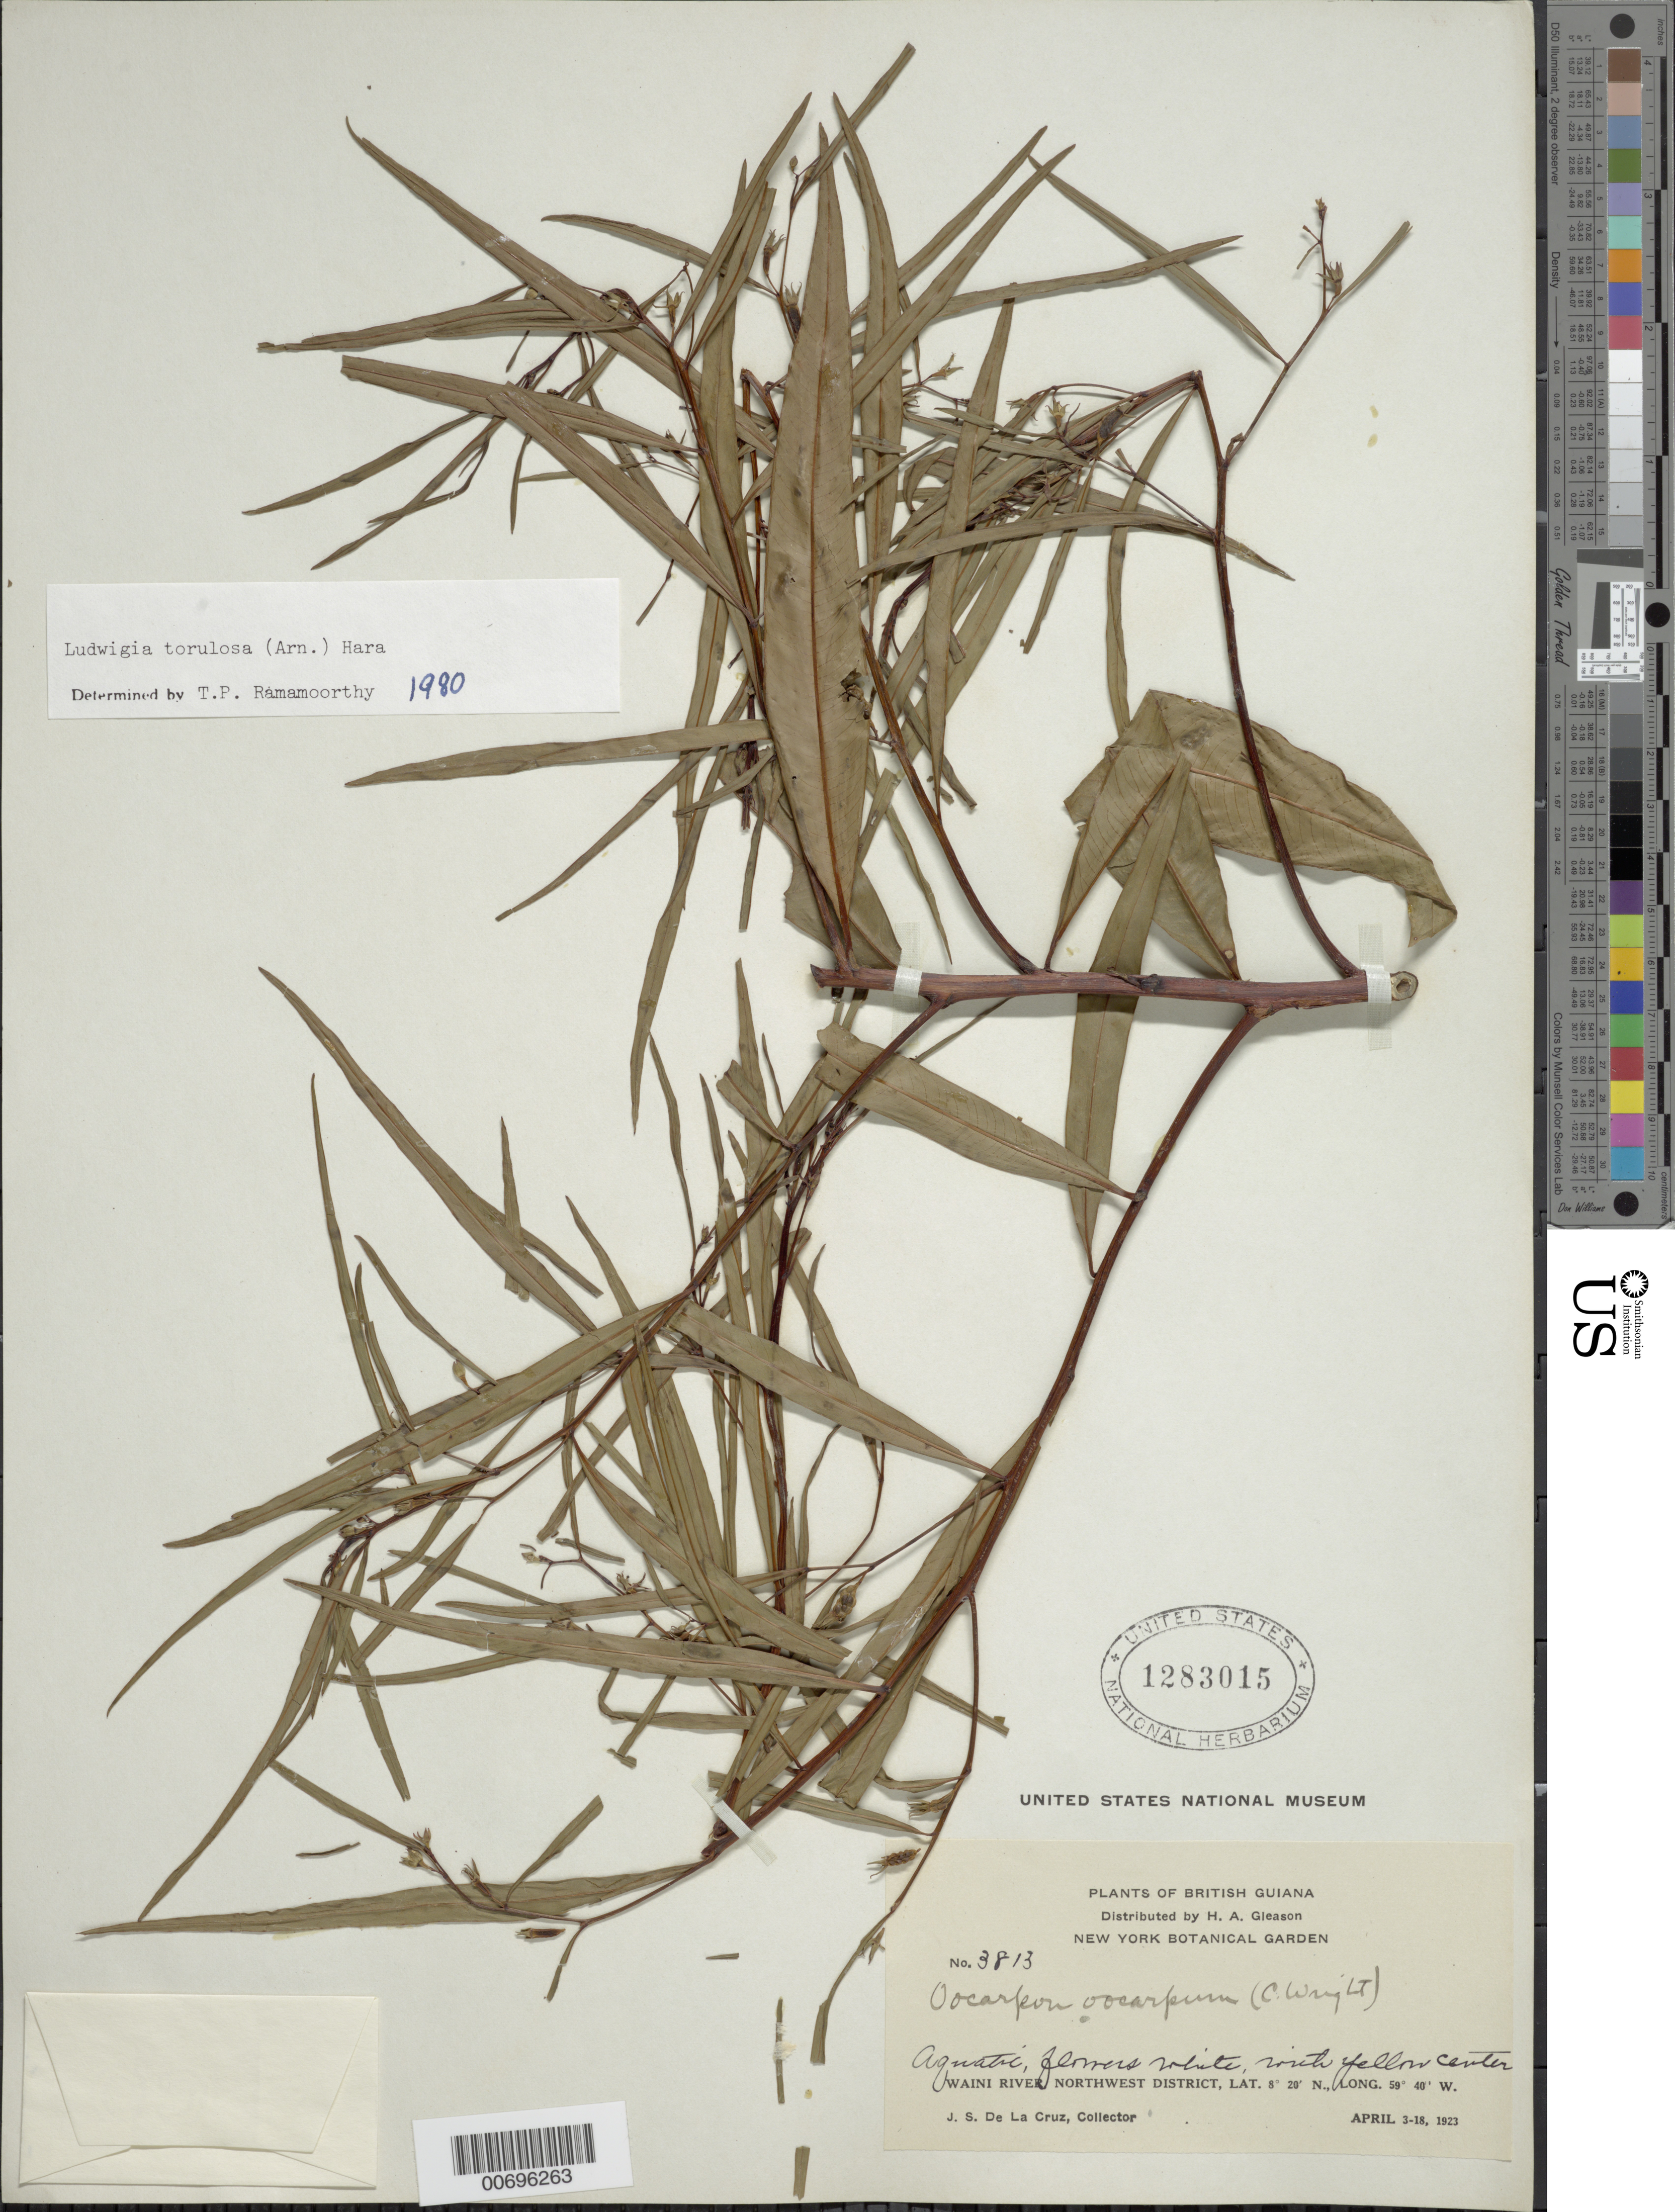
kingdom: Plantae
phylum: Tracheophyta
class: Magnoliopsida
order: Myrtales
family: Onagraceae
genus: Ludwigia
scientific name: Ludwigia torulosa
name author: (Arn.) H. Hara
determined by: Ramamoorthy, T. P.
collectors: J. S. de la Cruz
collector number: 3813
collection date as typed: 3-Apr-23 to 18-Apr-23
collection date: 1923-04-03/1923-04-18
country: Guyana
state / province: Barima-Waini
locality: Waini R., NW District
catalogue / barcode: US 1283015